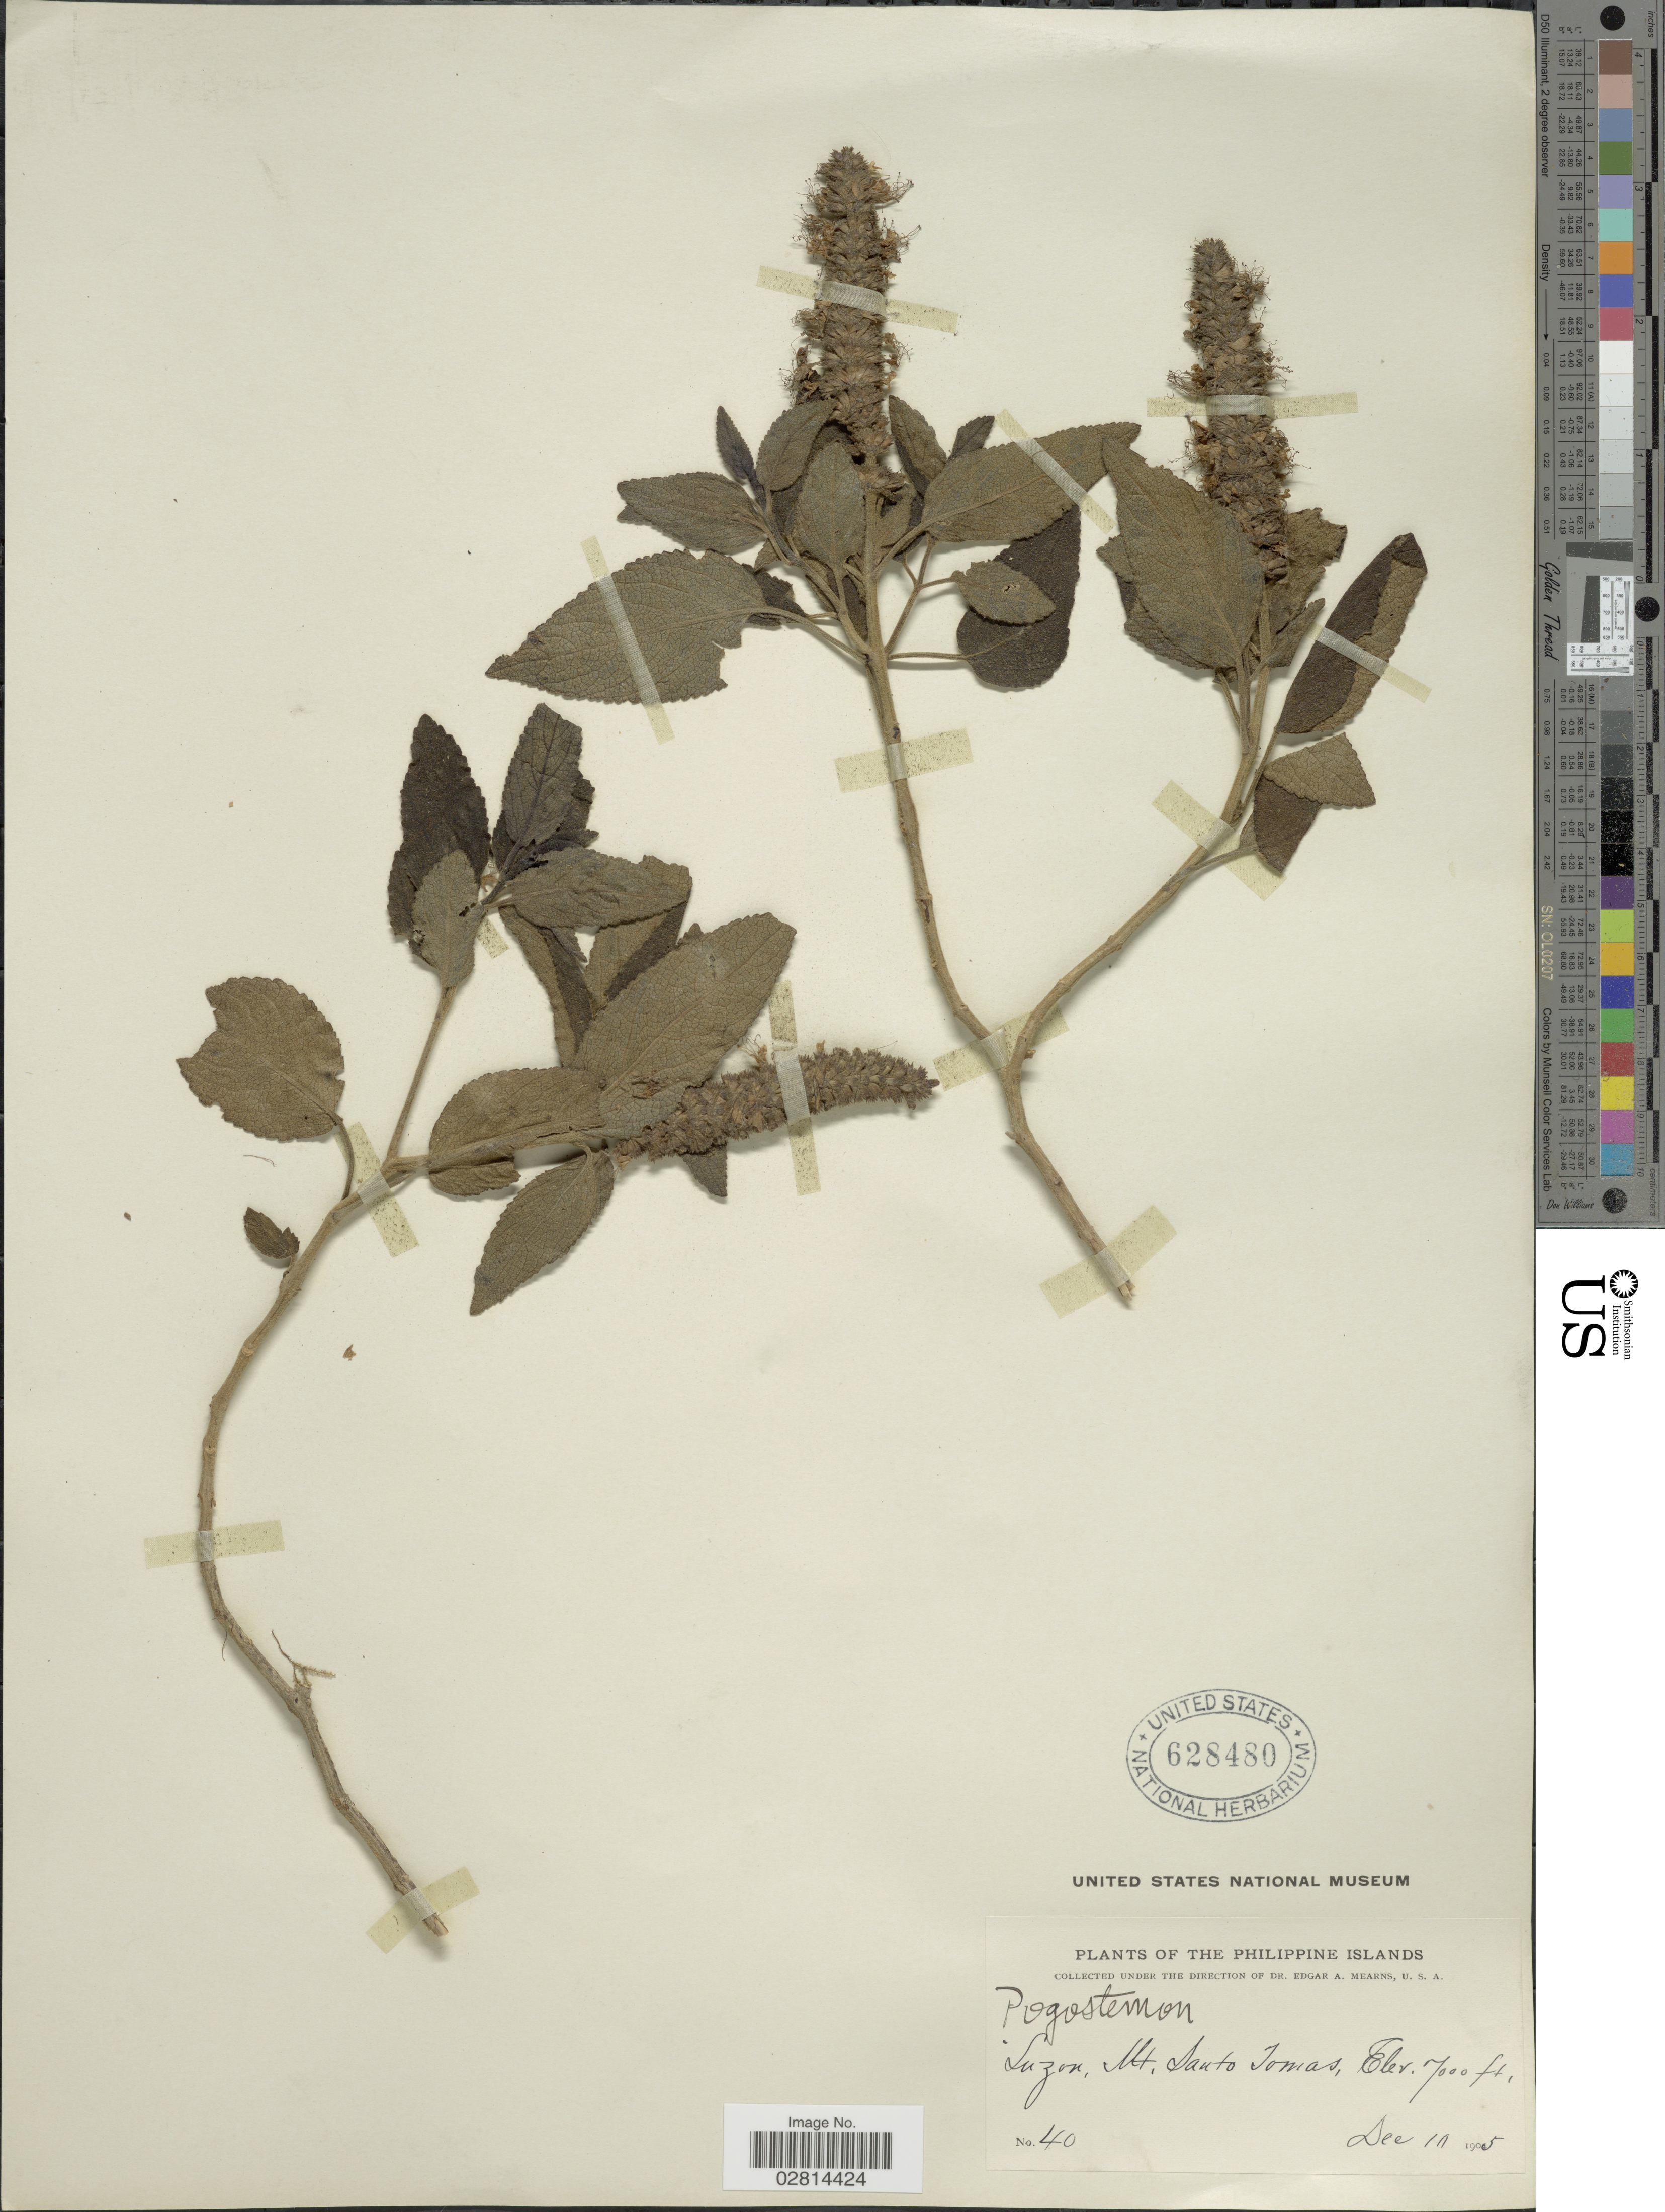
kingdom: Plantae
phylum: Tracheophyta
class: Magnoliopsida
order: Lamiales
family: Lamiaceae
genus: Pogostemon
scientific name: Pogostemon sp.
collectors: E. A. Mearns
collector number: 40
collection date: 1905-12-10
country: Philippines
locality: Luzon, Mt. Samto Tomas.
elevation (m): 2134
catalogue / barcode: US 628480